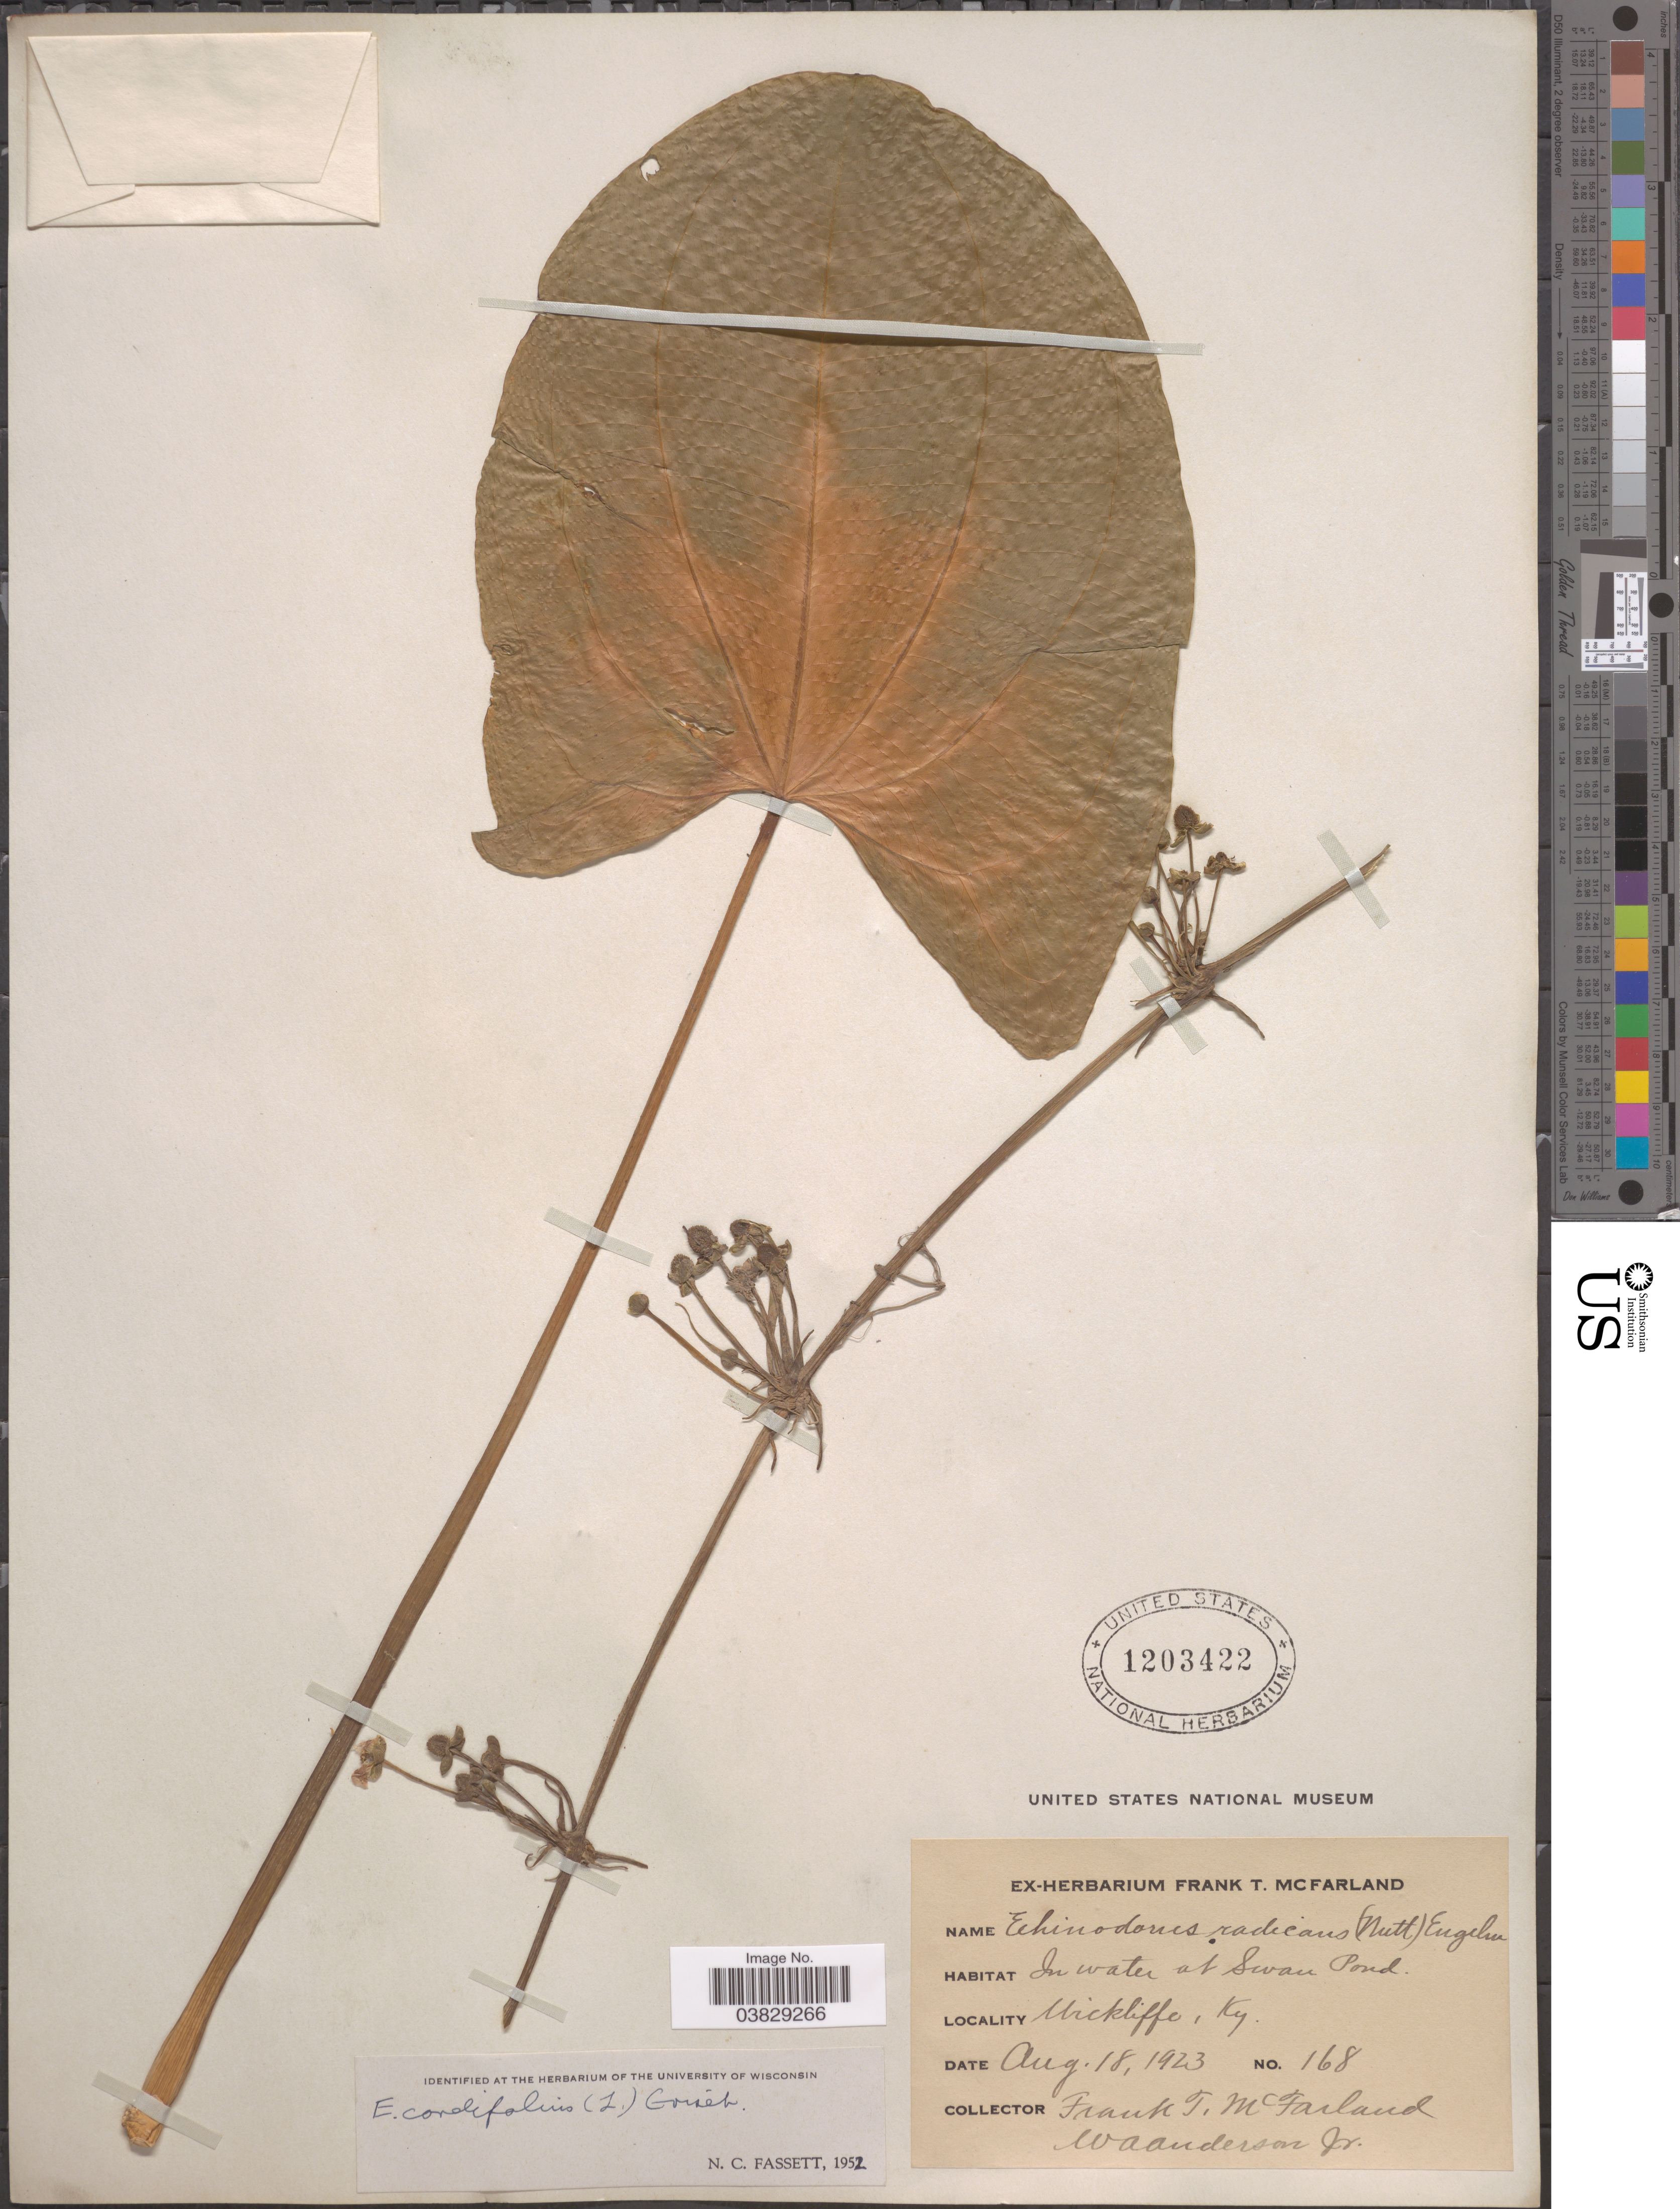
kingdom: Plantae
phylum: Tracheophyta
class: Liliopsida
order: Alismatales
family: Alismataceae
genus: Echinodorus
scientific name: Echinodorus cordifolius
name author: (L.) Griseb.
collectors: F. McFarland & W. A. Anderson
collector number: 168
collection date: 1923-08-18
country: United States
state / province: Kentucky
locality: Wickliffe.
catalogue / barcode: US 1203422